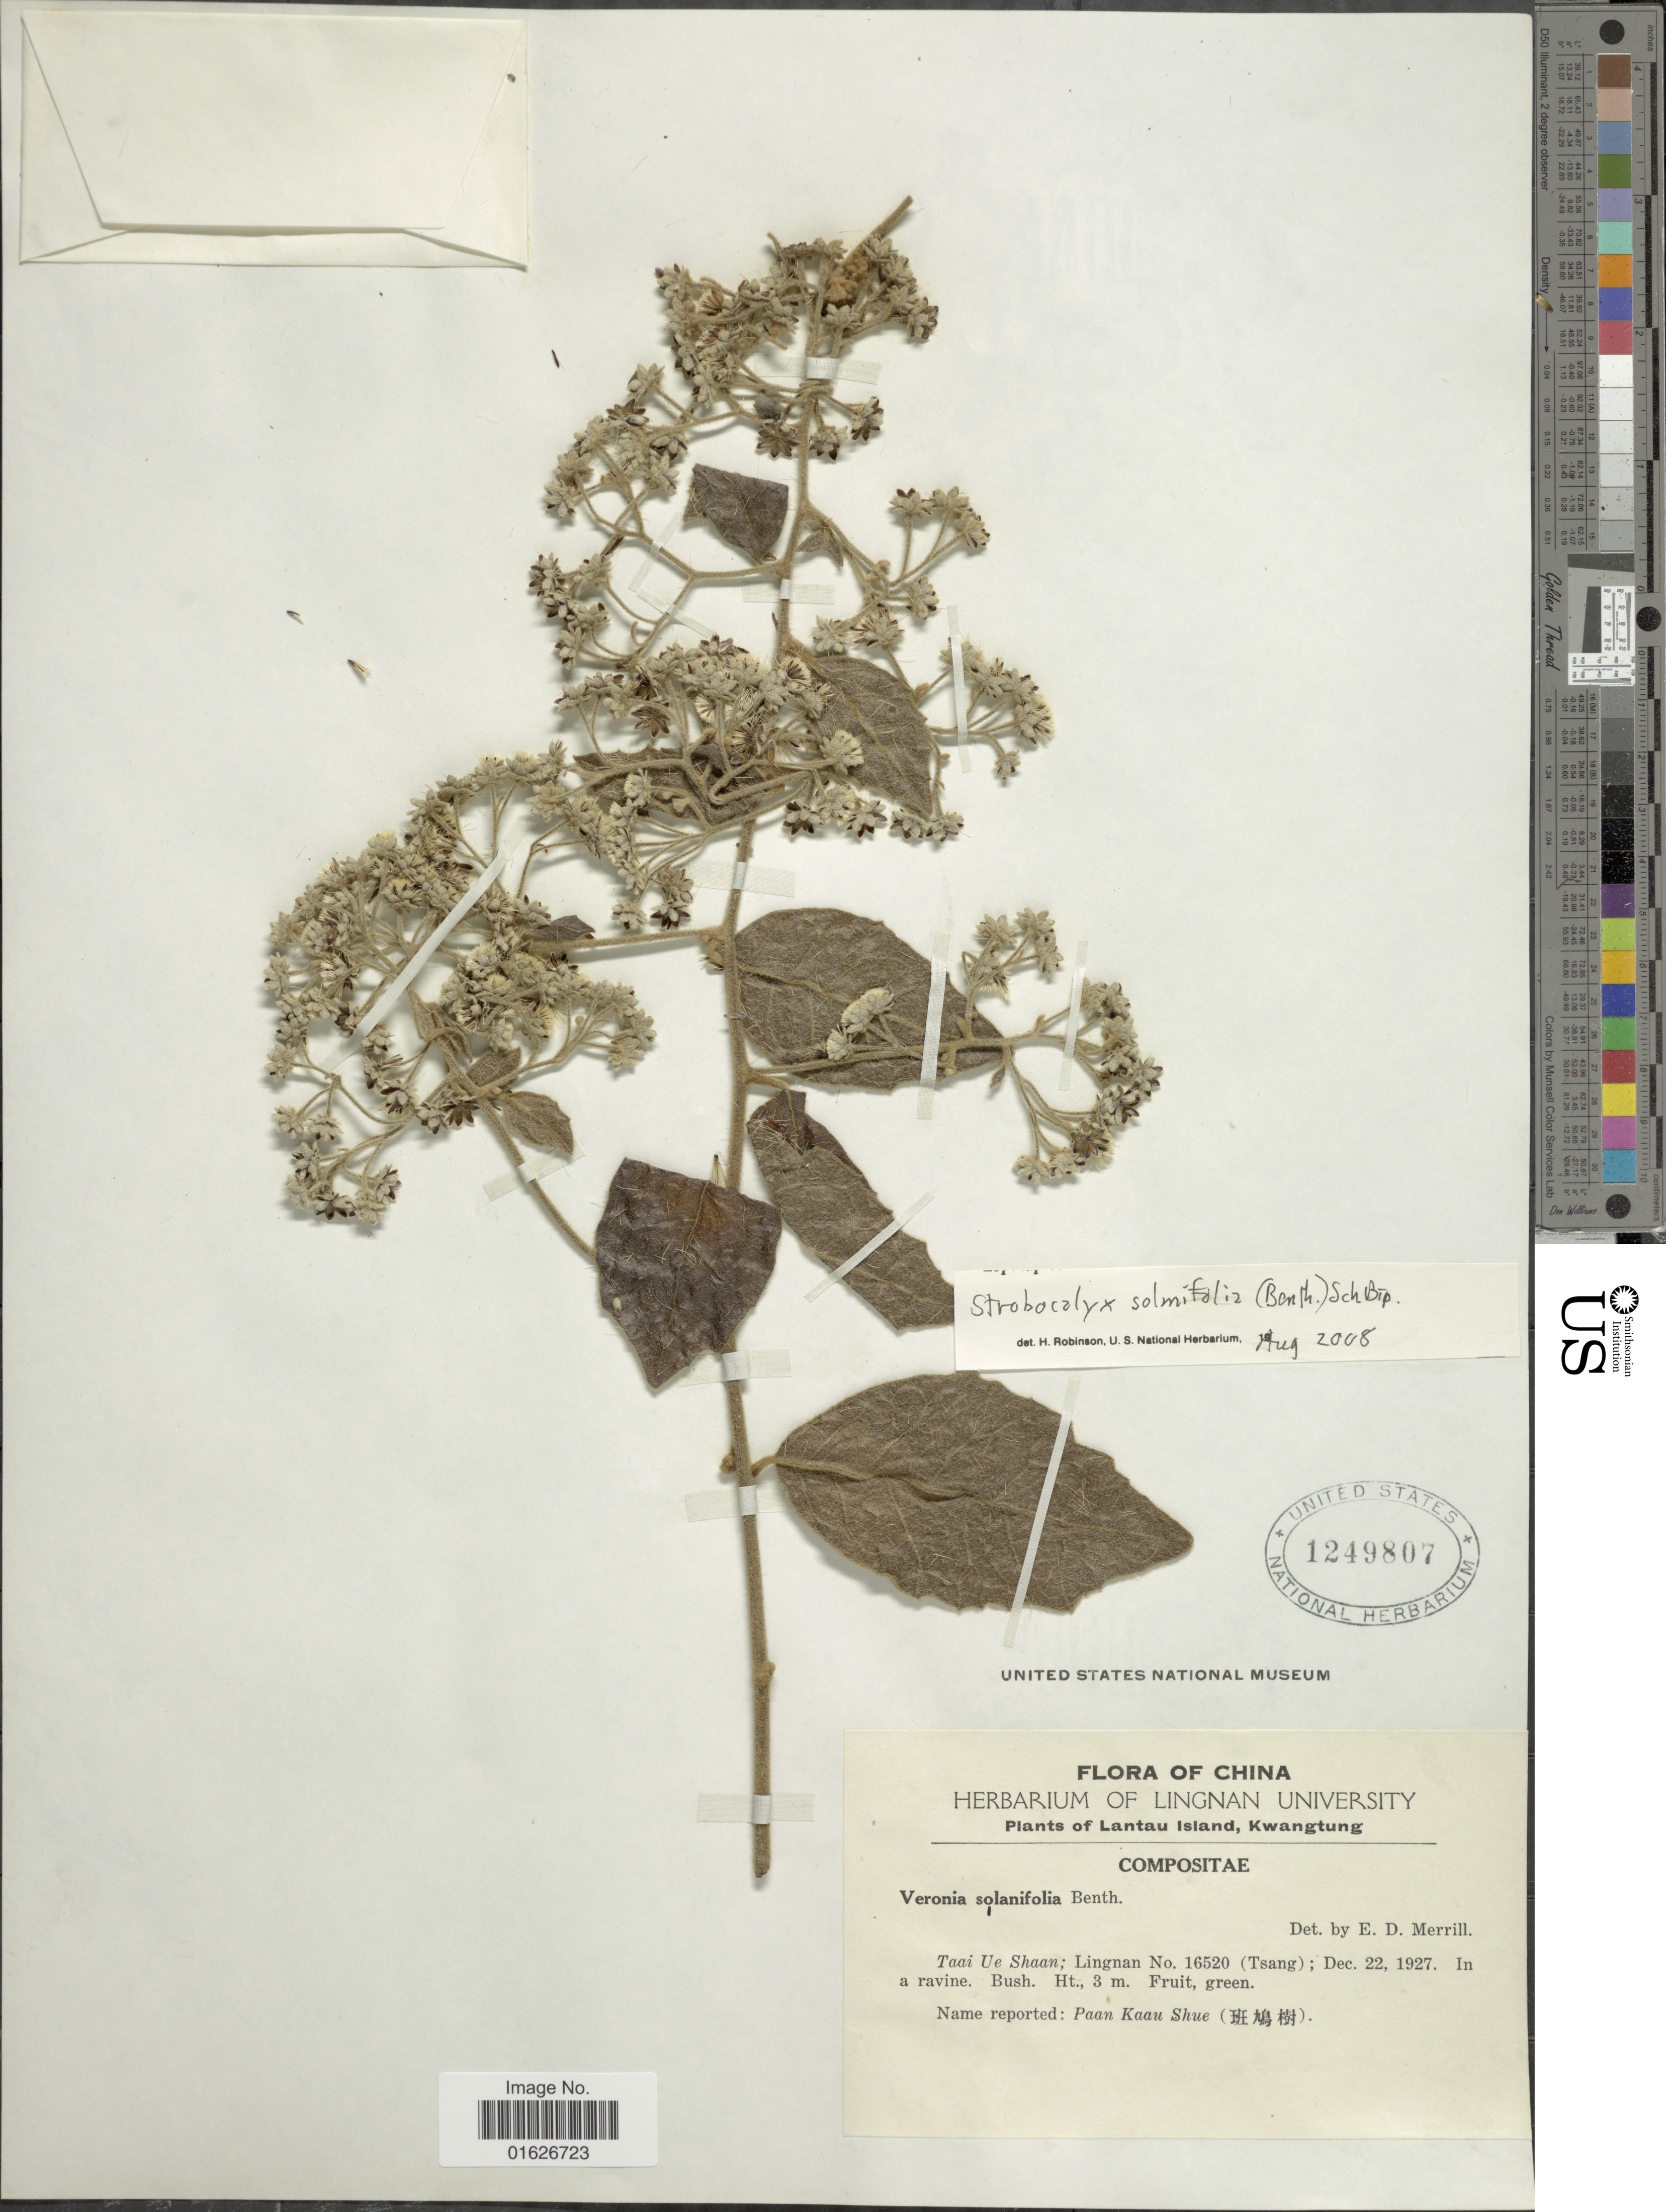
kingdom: Plantae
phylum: Tracheophyta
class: Magnoliopsida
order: Asterales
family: Asteraceae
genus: Strobocalyx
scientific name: Strobocalyx solanifolia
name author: (Benth.) Sch. Bip.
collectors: -- Tsang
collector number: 16520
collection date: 1927-12-22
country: China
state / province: Guangdong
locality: Lantau island, Taai Ue Shaan, Lingnan.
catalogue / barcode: US 1249807